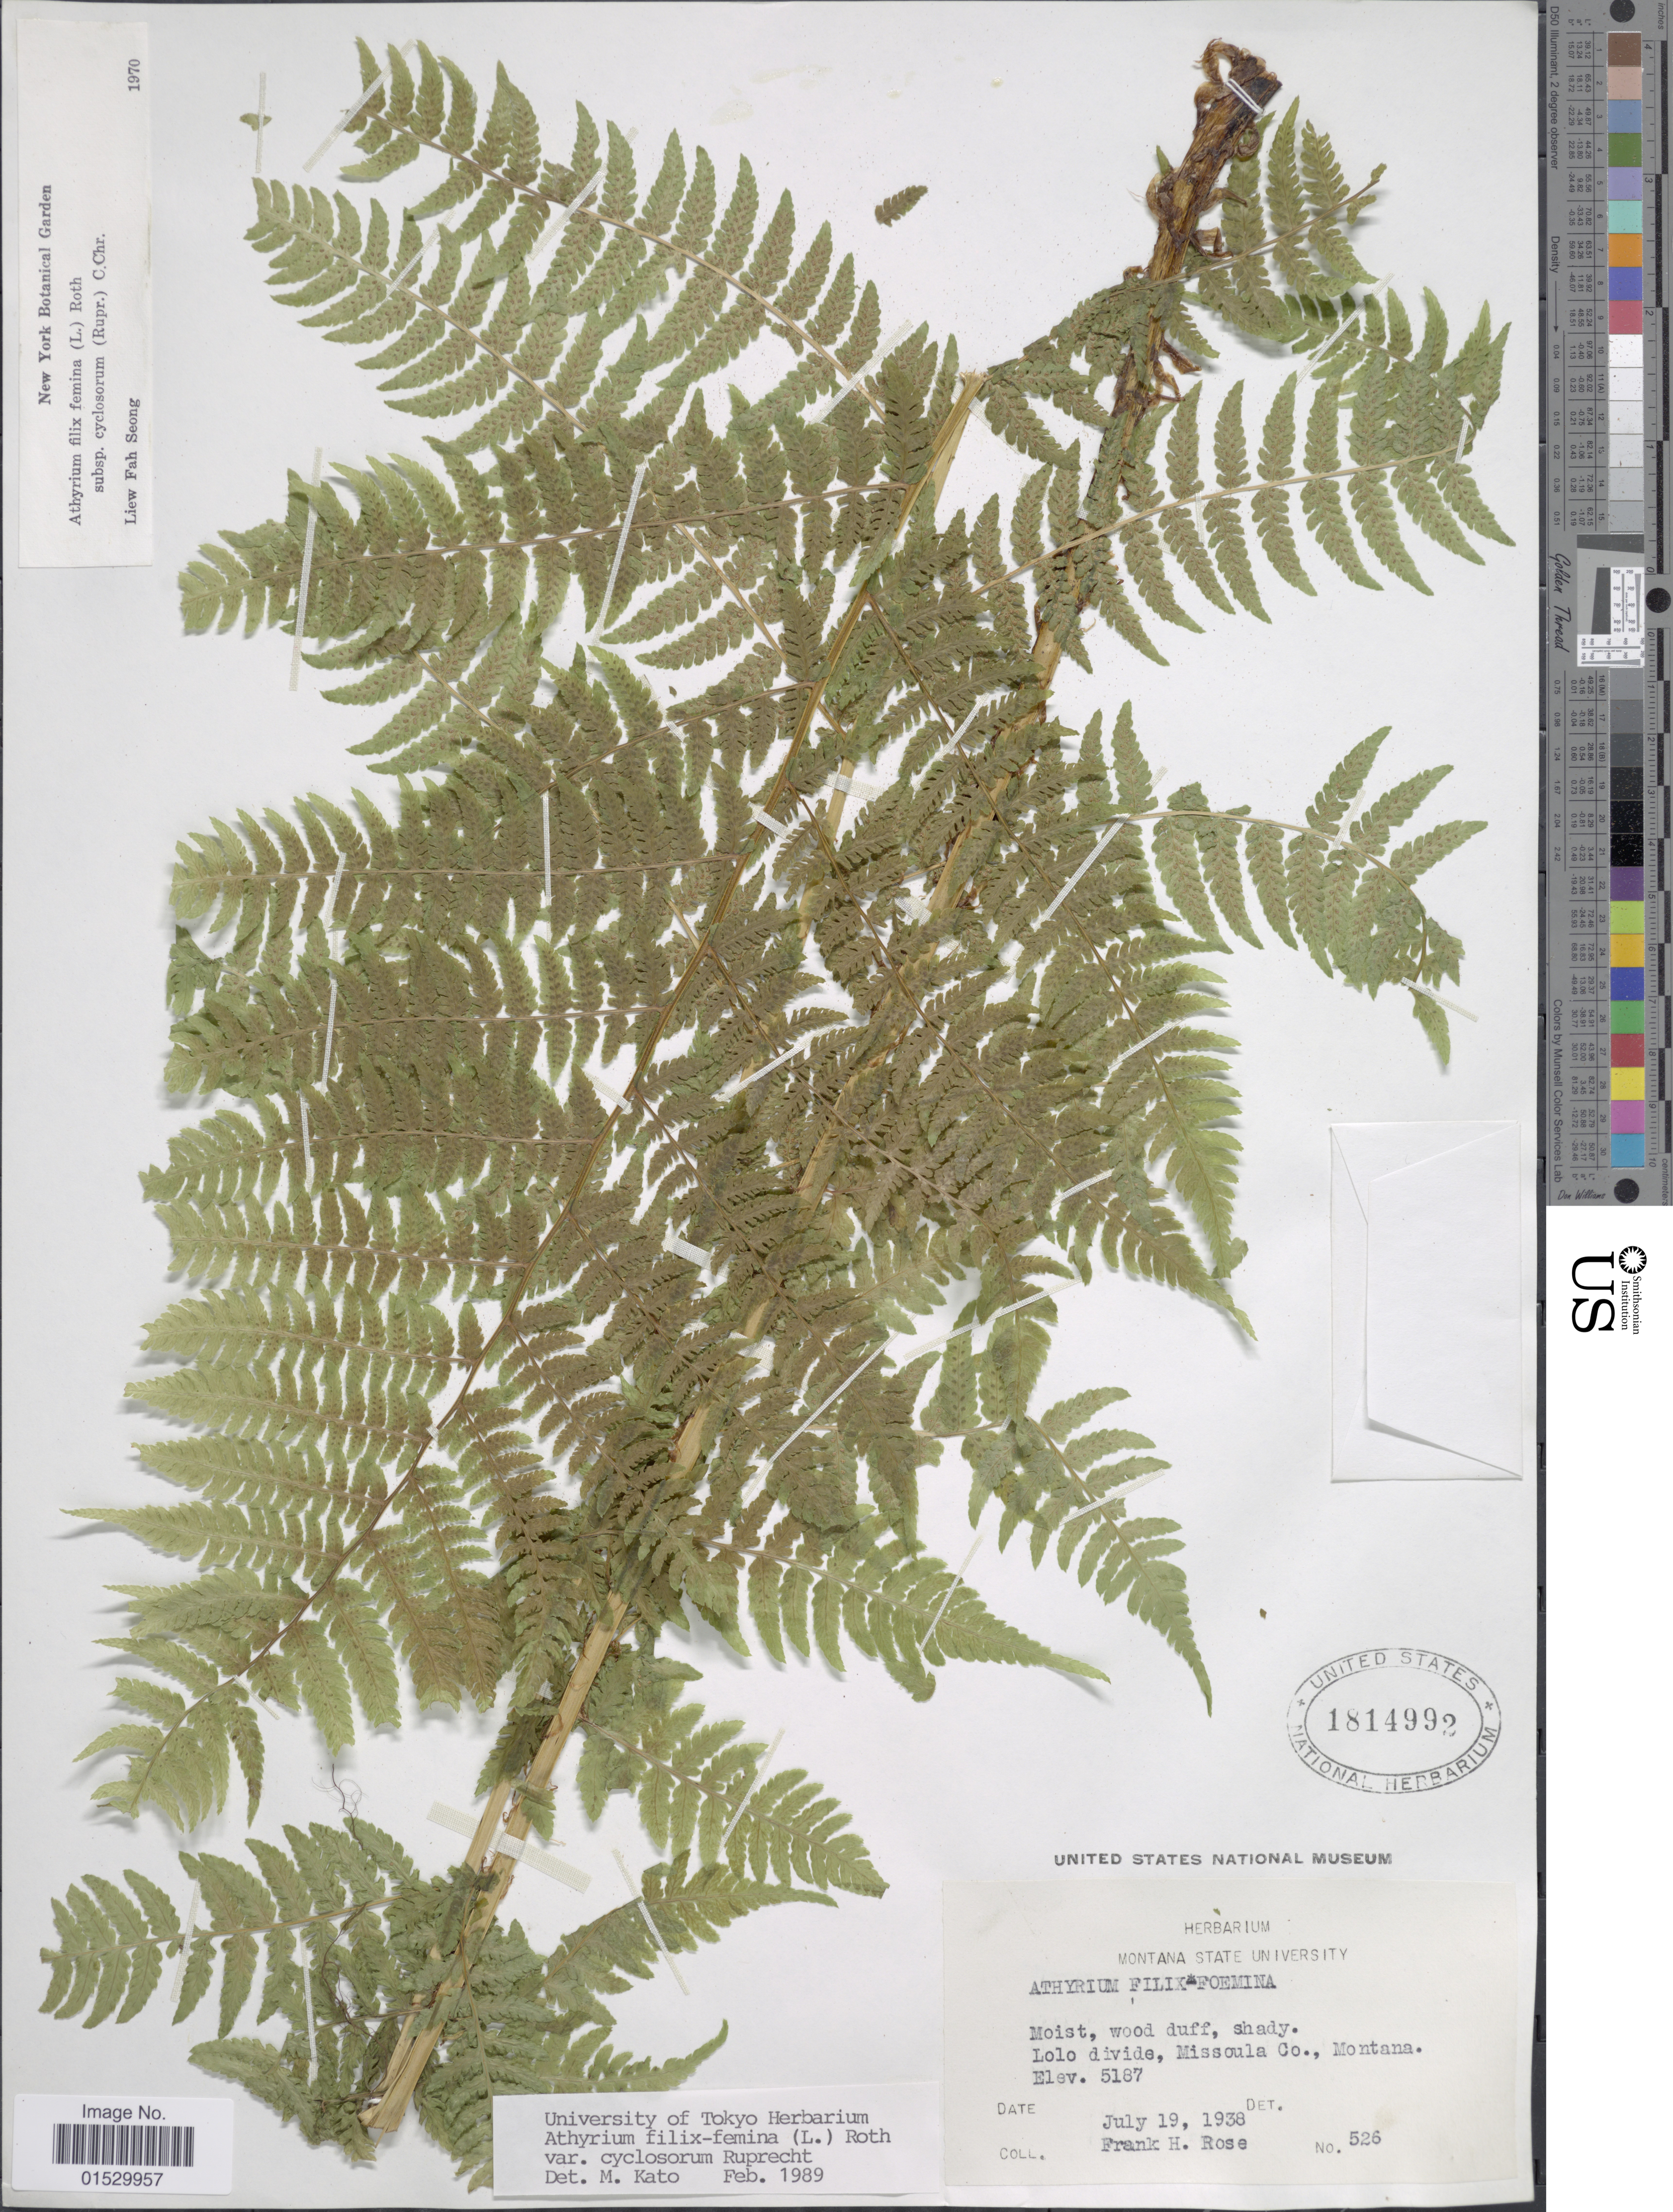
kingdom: Plantae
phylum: Tracheophyta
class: Polypodiopsida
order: Polypodiales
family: Athyriaceae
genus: Athyrium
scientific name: Athyrium filix-femina subsp. cyclosorum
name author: (Rupr.) C. Chr.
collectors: F. H. Rose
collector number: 526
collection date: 1938-07-19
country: United States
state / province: Montana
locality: Moist, wood duff, shady. Lolo divide, Missoula Co.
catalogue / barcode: US 1814992